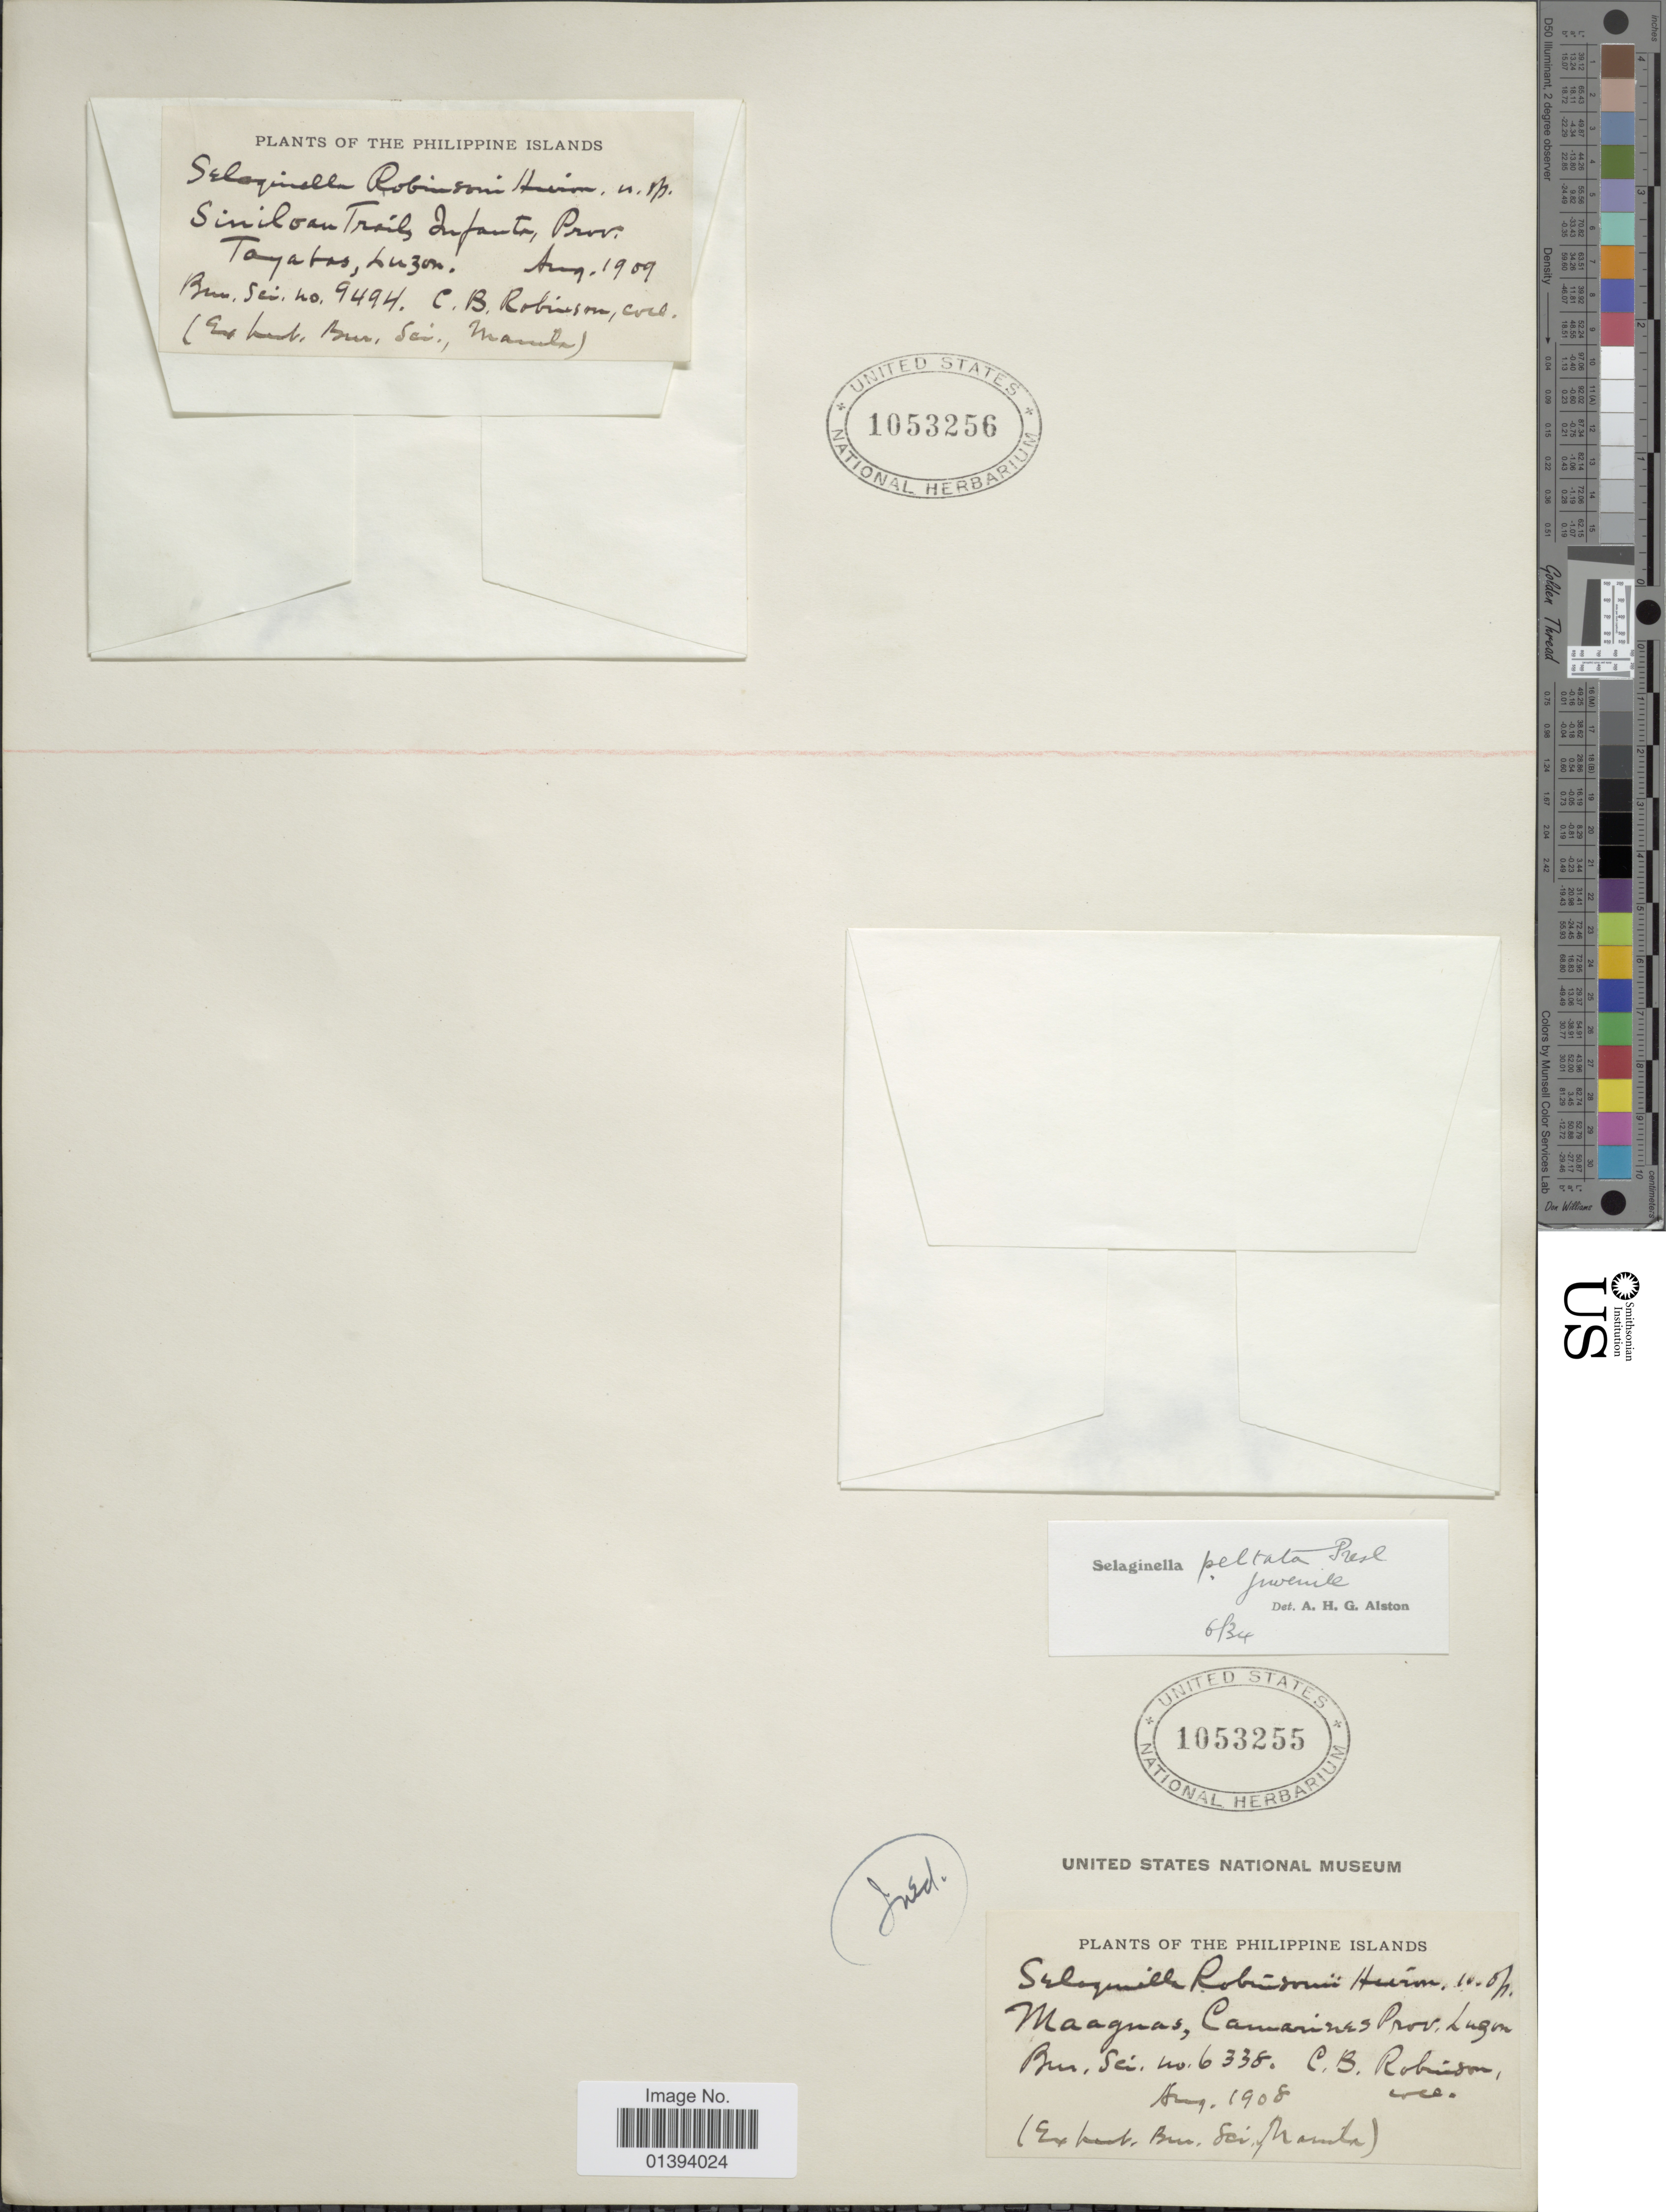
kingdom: Plantae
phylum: Tracheophyta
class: Lycopodiopsida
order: Selaginellales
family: Selaginellaceae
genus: Selaginella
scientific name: Selaginella peltata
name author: C. Presl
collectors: C. Robinson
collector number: Bur. Sci. 9494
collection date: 1909-08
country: Philippines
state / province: Central Luzon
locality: Siniloan Trails Inpanto Prov., Tayabas, Luzon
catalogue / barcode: US 1053256-2